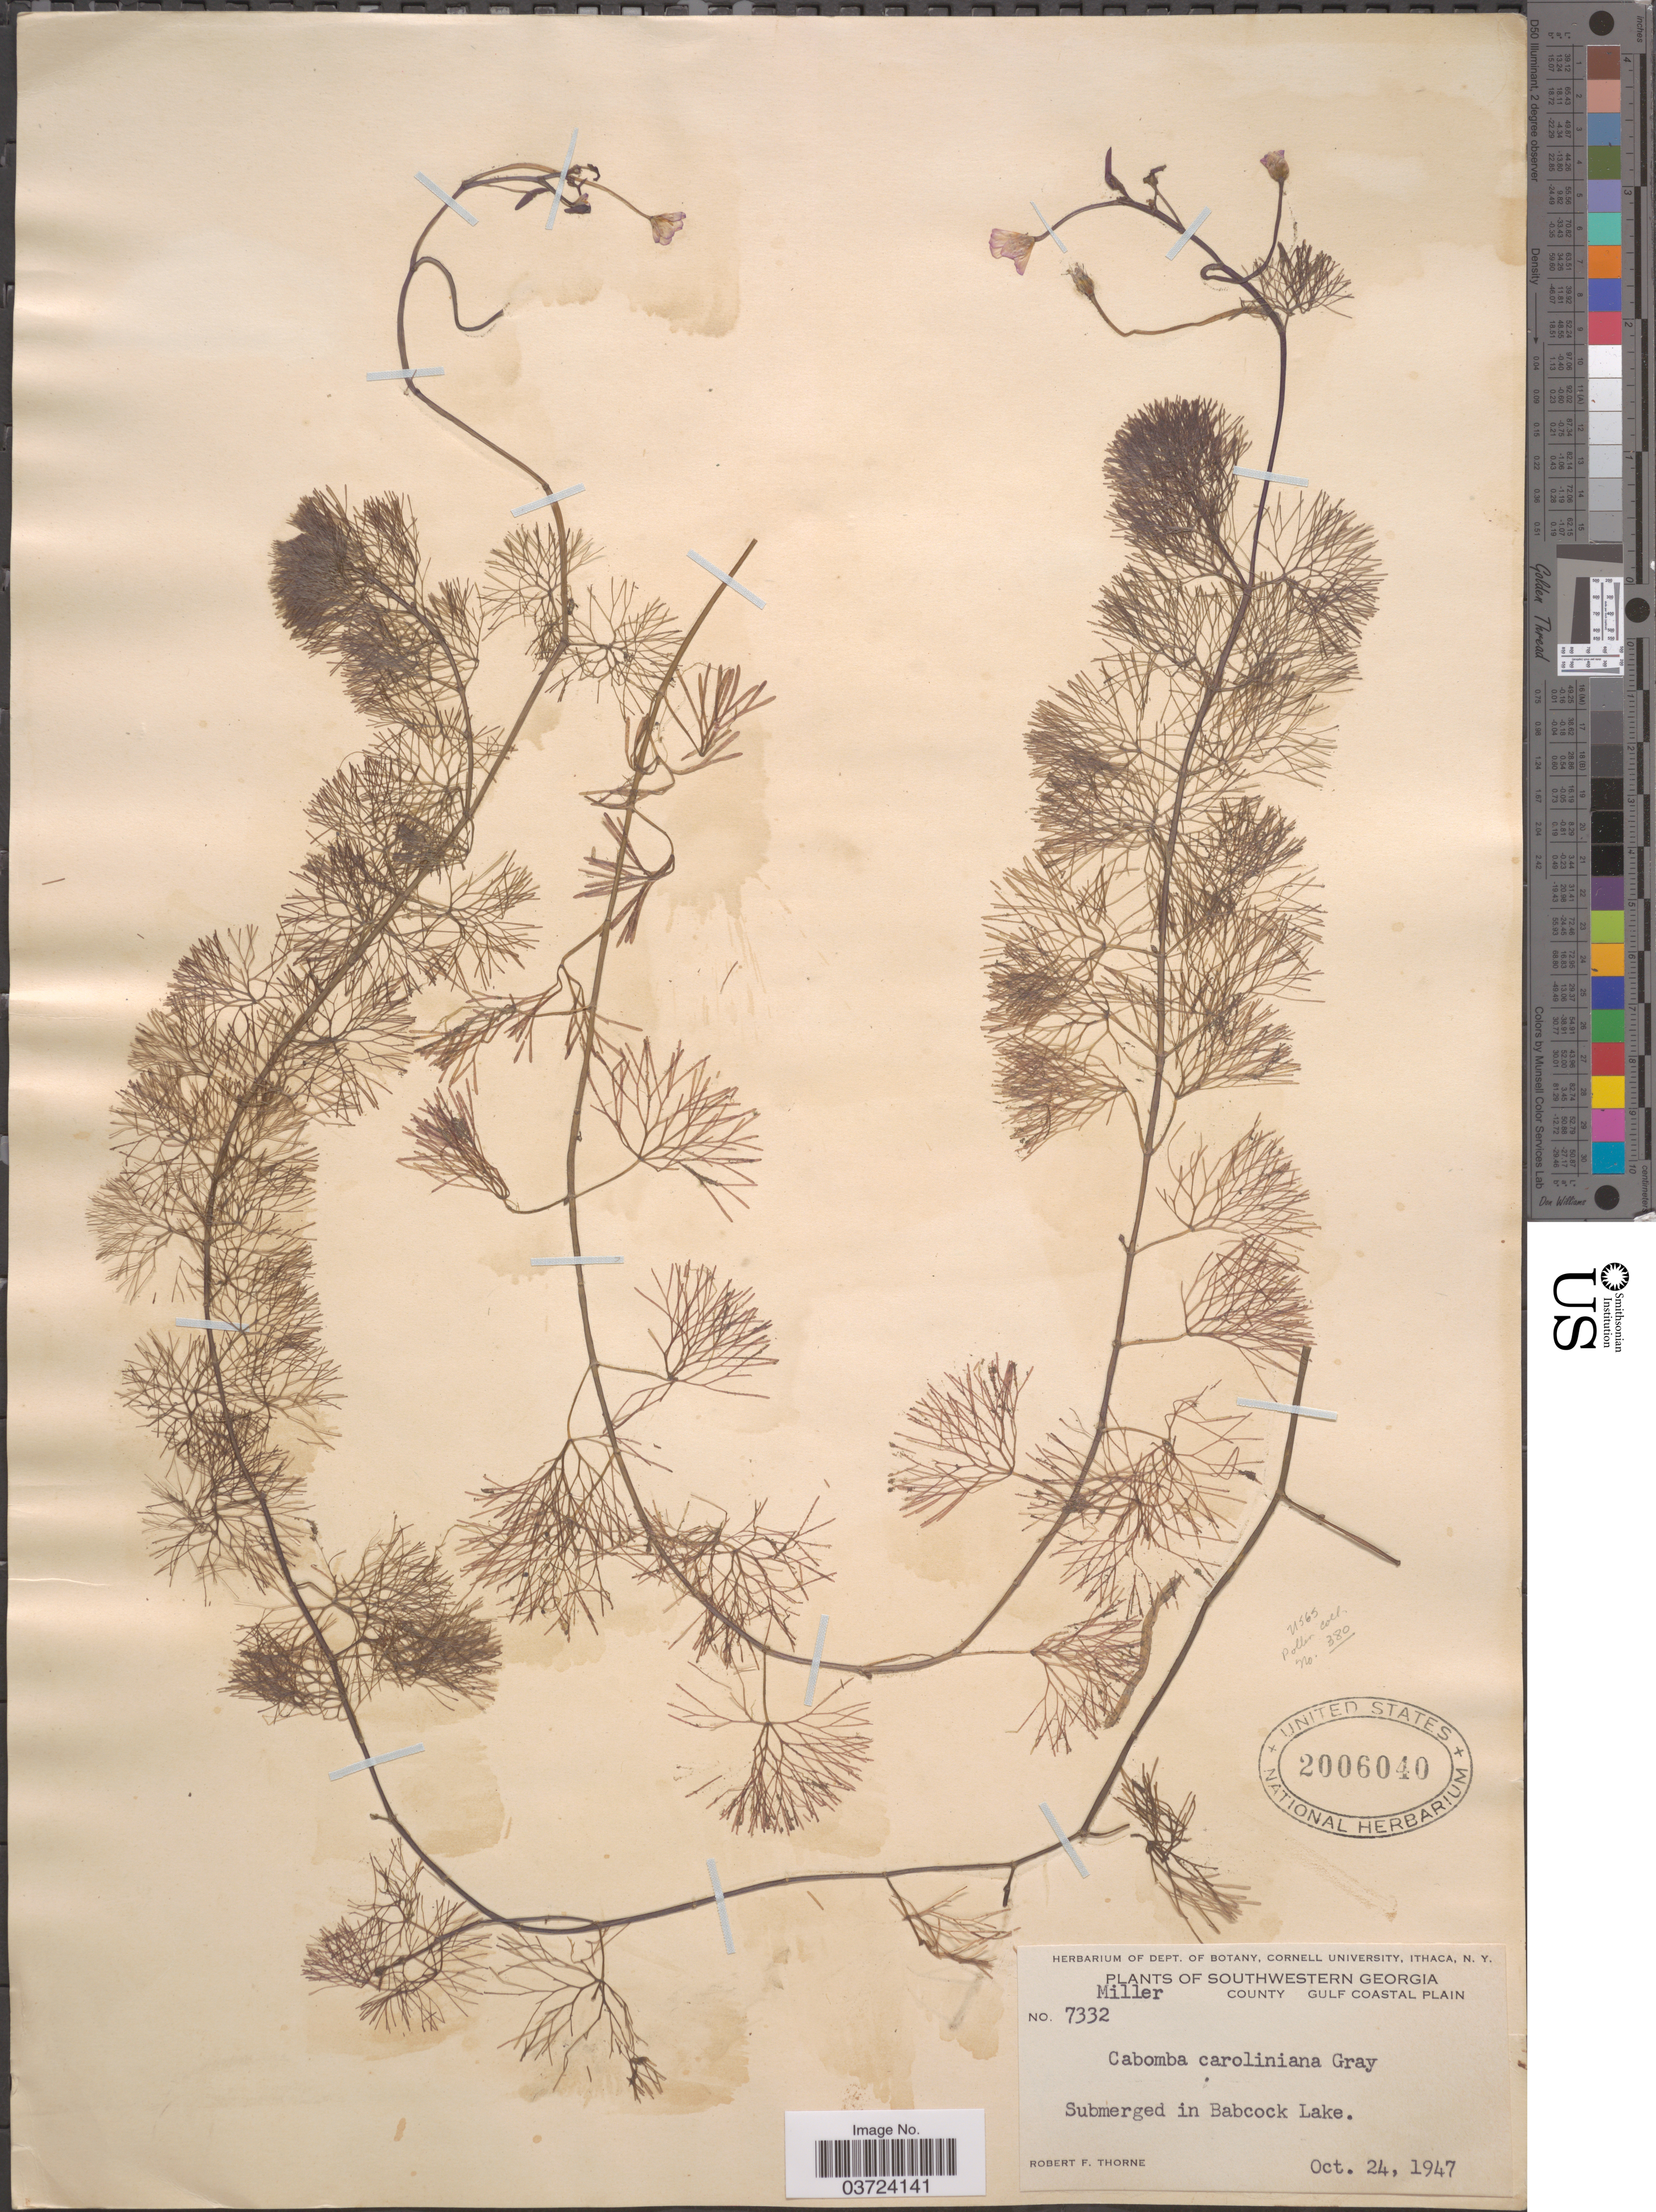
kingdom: Plantae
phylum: Tracheophyta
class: Magnoliopsida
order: Nymphaeales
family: Cabombaceae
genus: Cabomba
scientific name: Cabomba caroliniana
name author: A. Gray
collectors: R. F. Thorne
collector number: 7332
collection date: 1947-10-24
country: United States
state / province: Georgia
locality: Southwestern Georgia. Miller County, Gulf Coastal Plain. In Babcock Lake.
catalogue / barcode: US 2006040